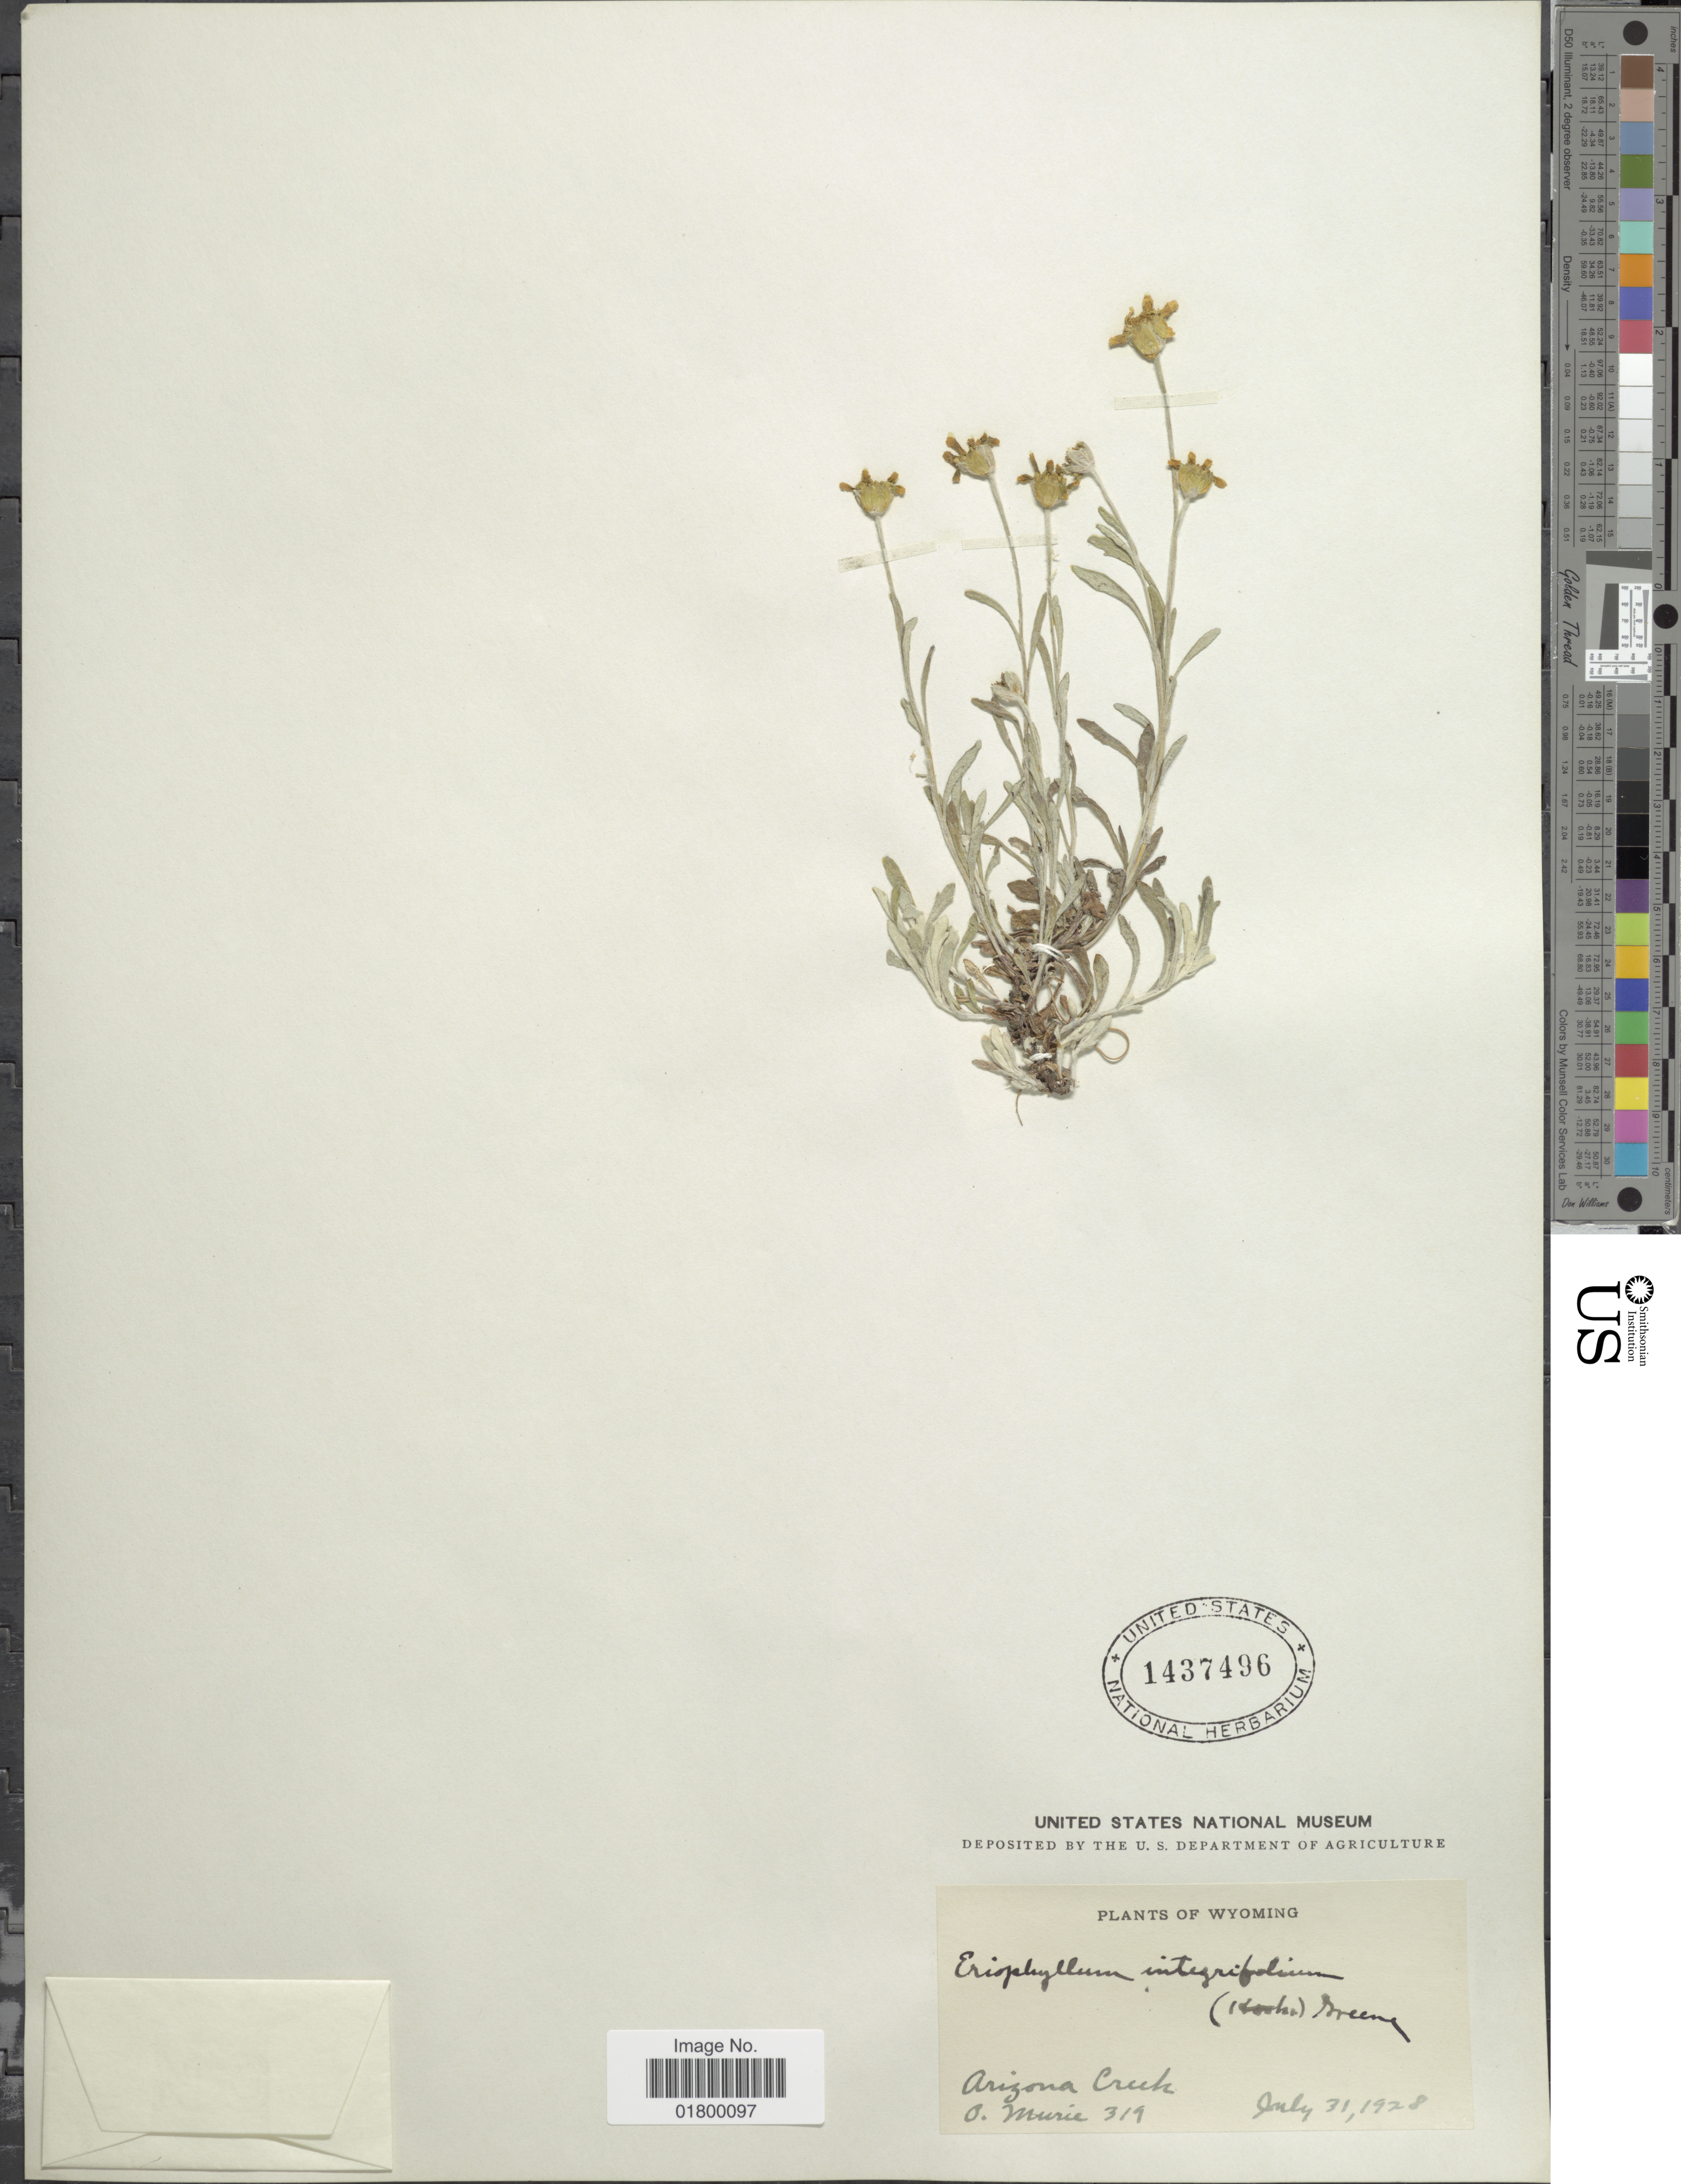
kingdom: Plantae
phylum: Tracheophyta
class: Magnoliopsida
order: Asterales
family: Asteraceae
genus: Eriophyllum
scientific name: Eriophyllum integrifolium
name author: (Hook.) Greene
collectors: O. Murie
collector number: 319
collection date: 1928-07-31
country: United States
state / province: Wyoming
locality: Arizona Creek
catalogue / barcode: US 1437496